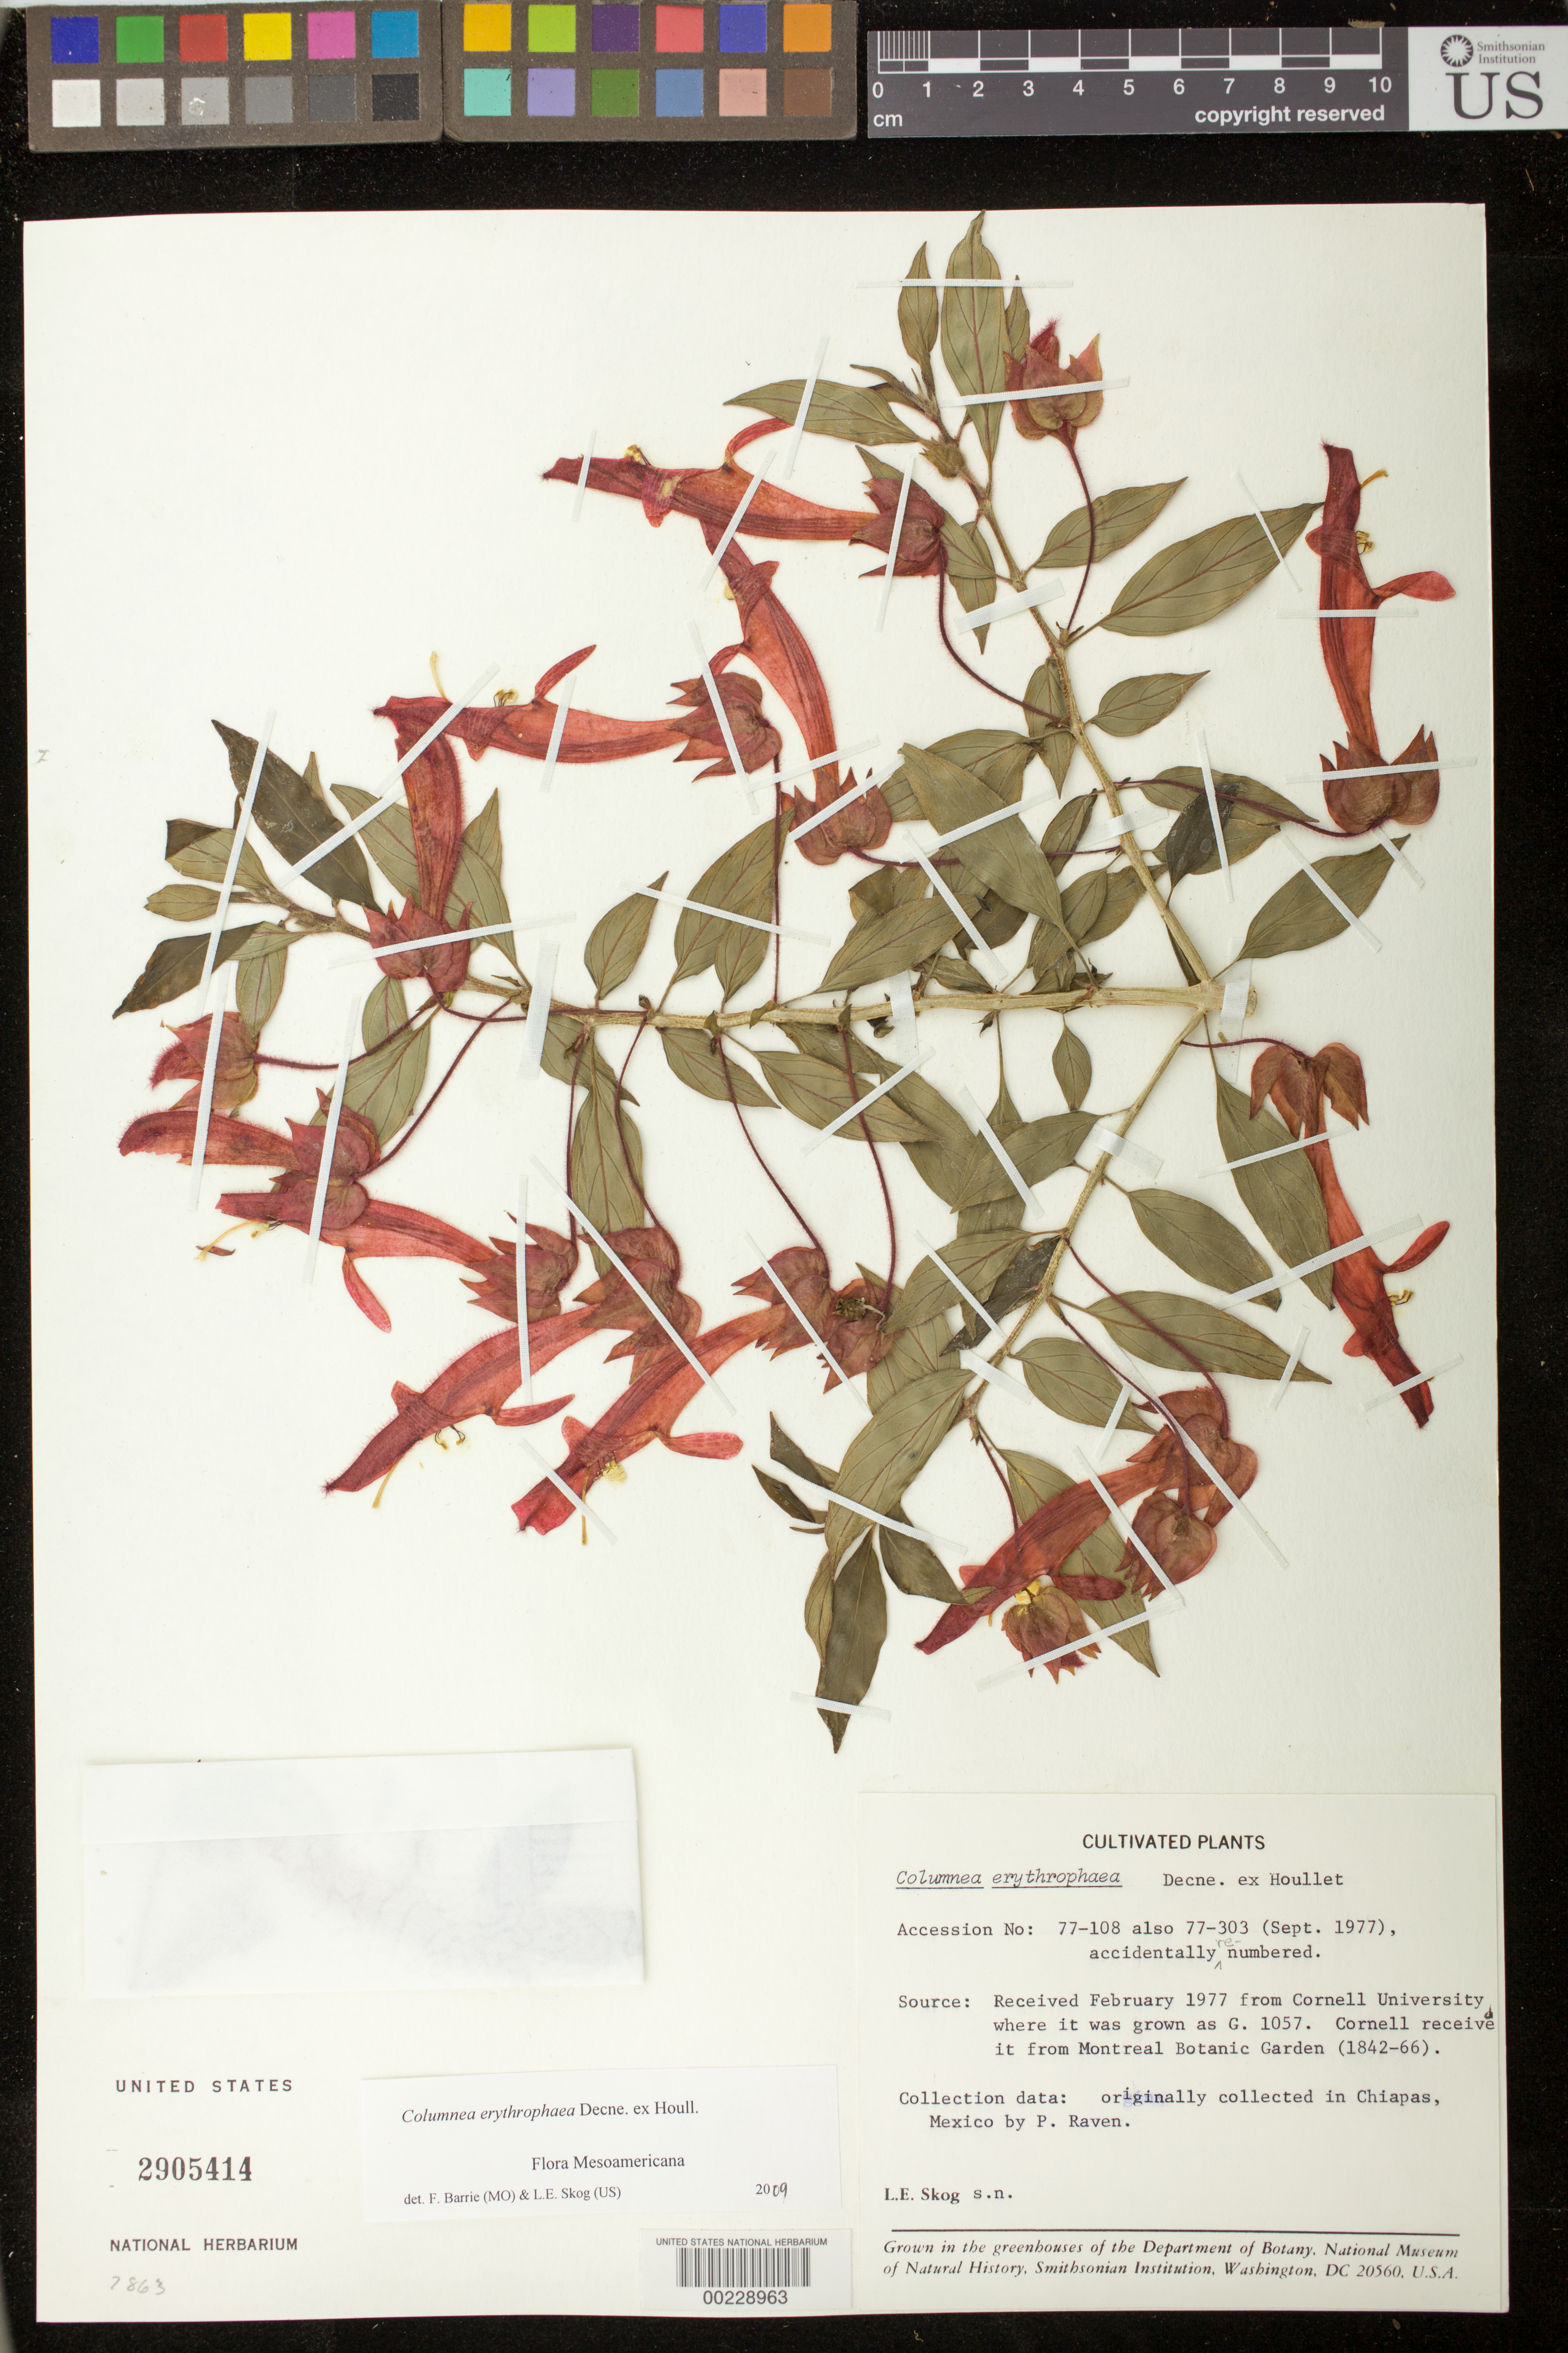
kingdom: Plantae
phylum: Tracheophyta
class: Magnoliopsida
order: Lamiales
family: Gesneriaceae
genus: Columnea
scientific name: Columnea erythrophaea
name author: Decne. ex Houllet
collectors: L. E. Skog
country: Mexico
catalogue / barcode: US 2905414